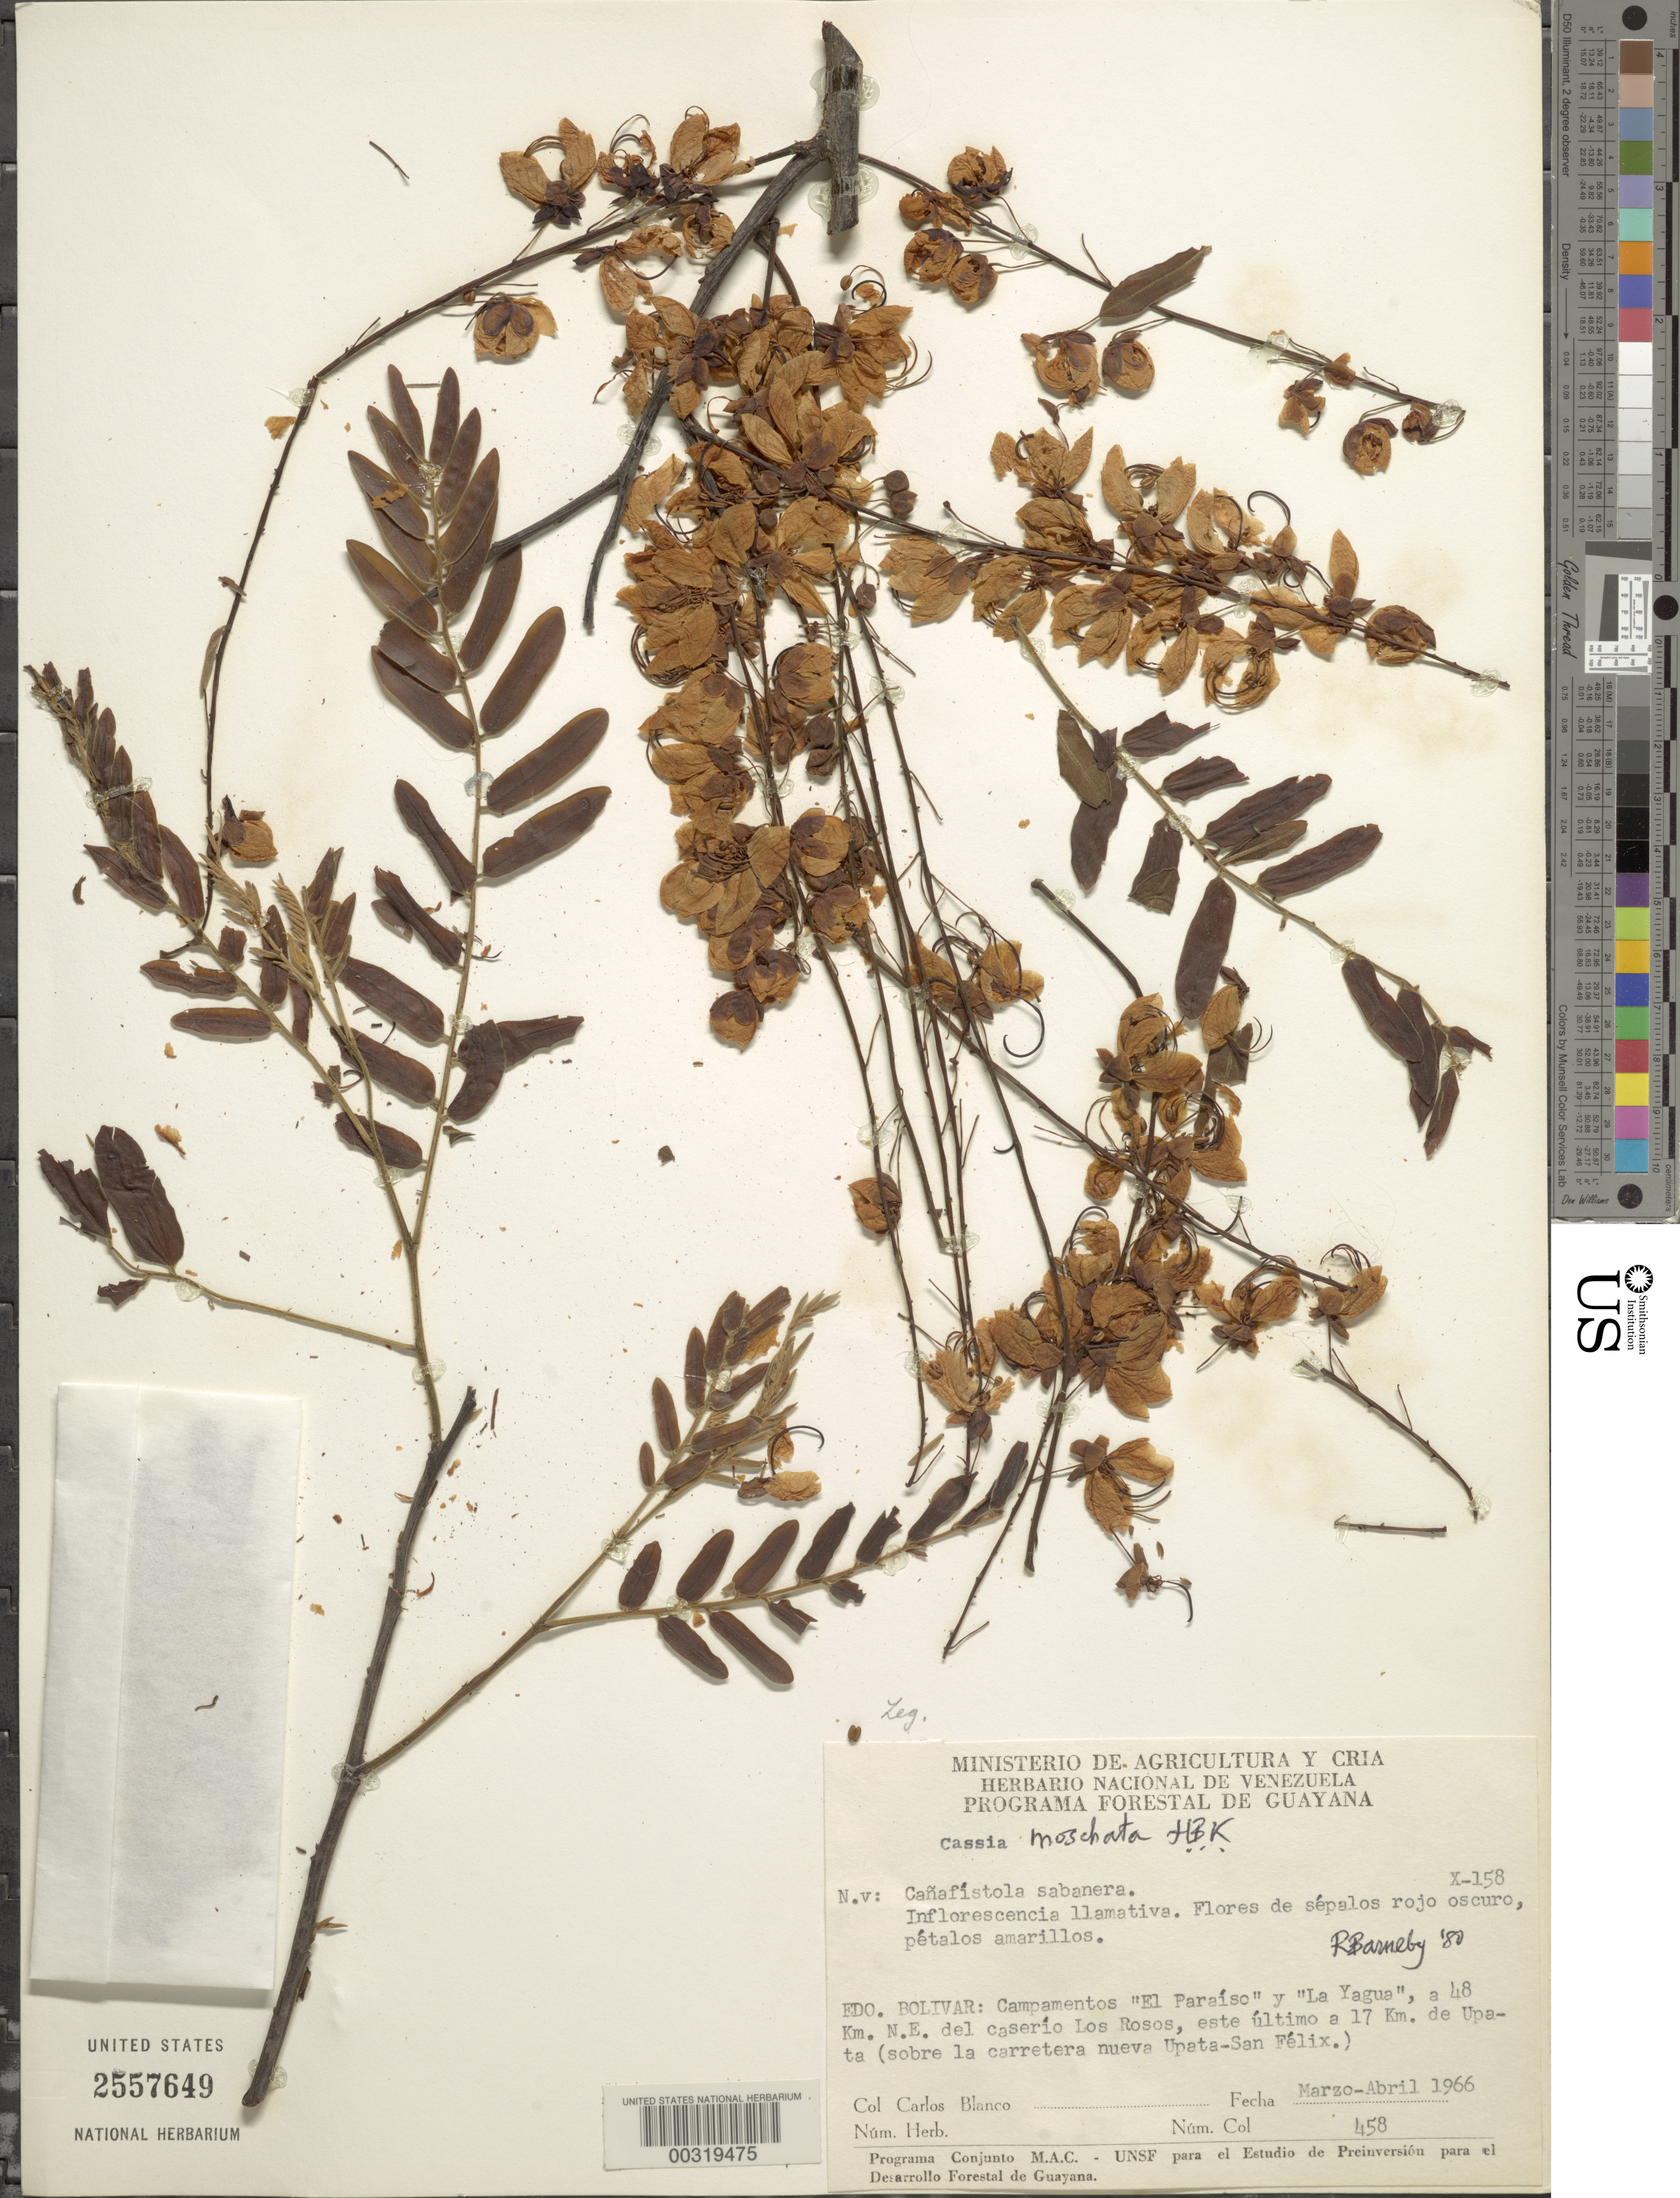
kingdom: Plantae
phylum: Tracheophyta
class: Magnoliopsida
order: Fabales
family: Fabaceae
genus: Cassia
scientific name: Cassia moschata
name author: Kunth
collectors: C. A. Blanco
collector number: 458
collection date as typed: Mar 1966 to -- Apr 1966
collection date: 1966-03/1966-04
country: Venezuela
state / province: Bolivar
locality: Encampments "el paraiso" and "la yagua", 48 km ne of village los rosos, 17 km upata (above the new road upata-san felix)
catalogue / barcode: US 2557649